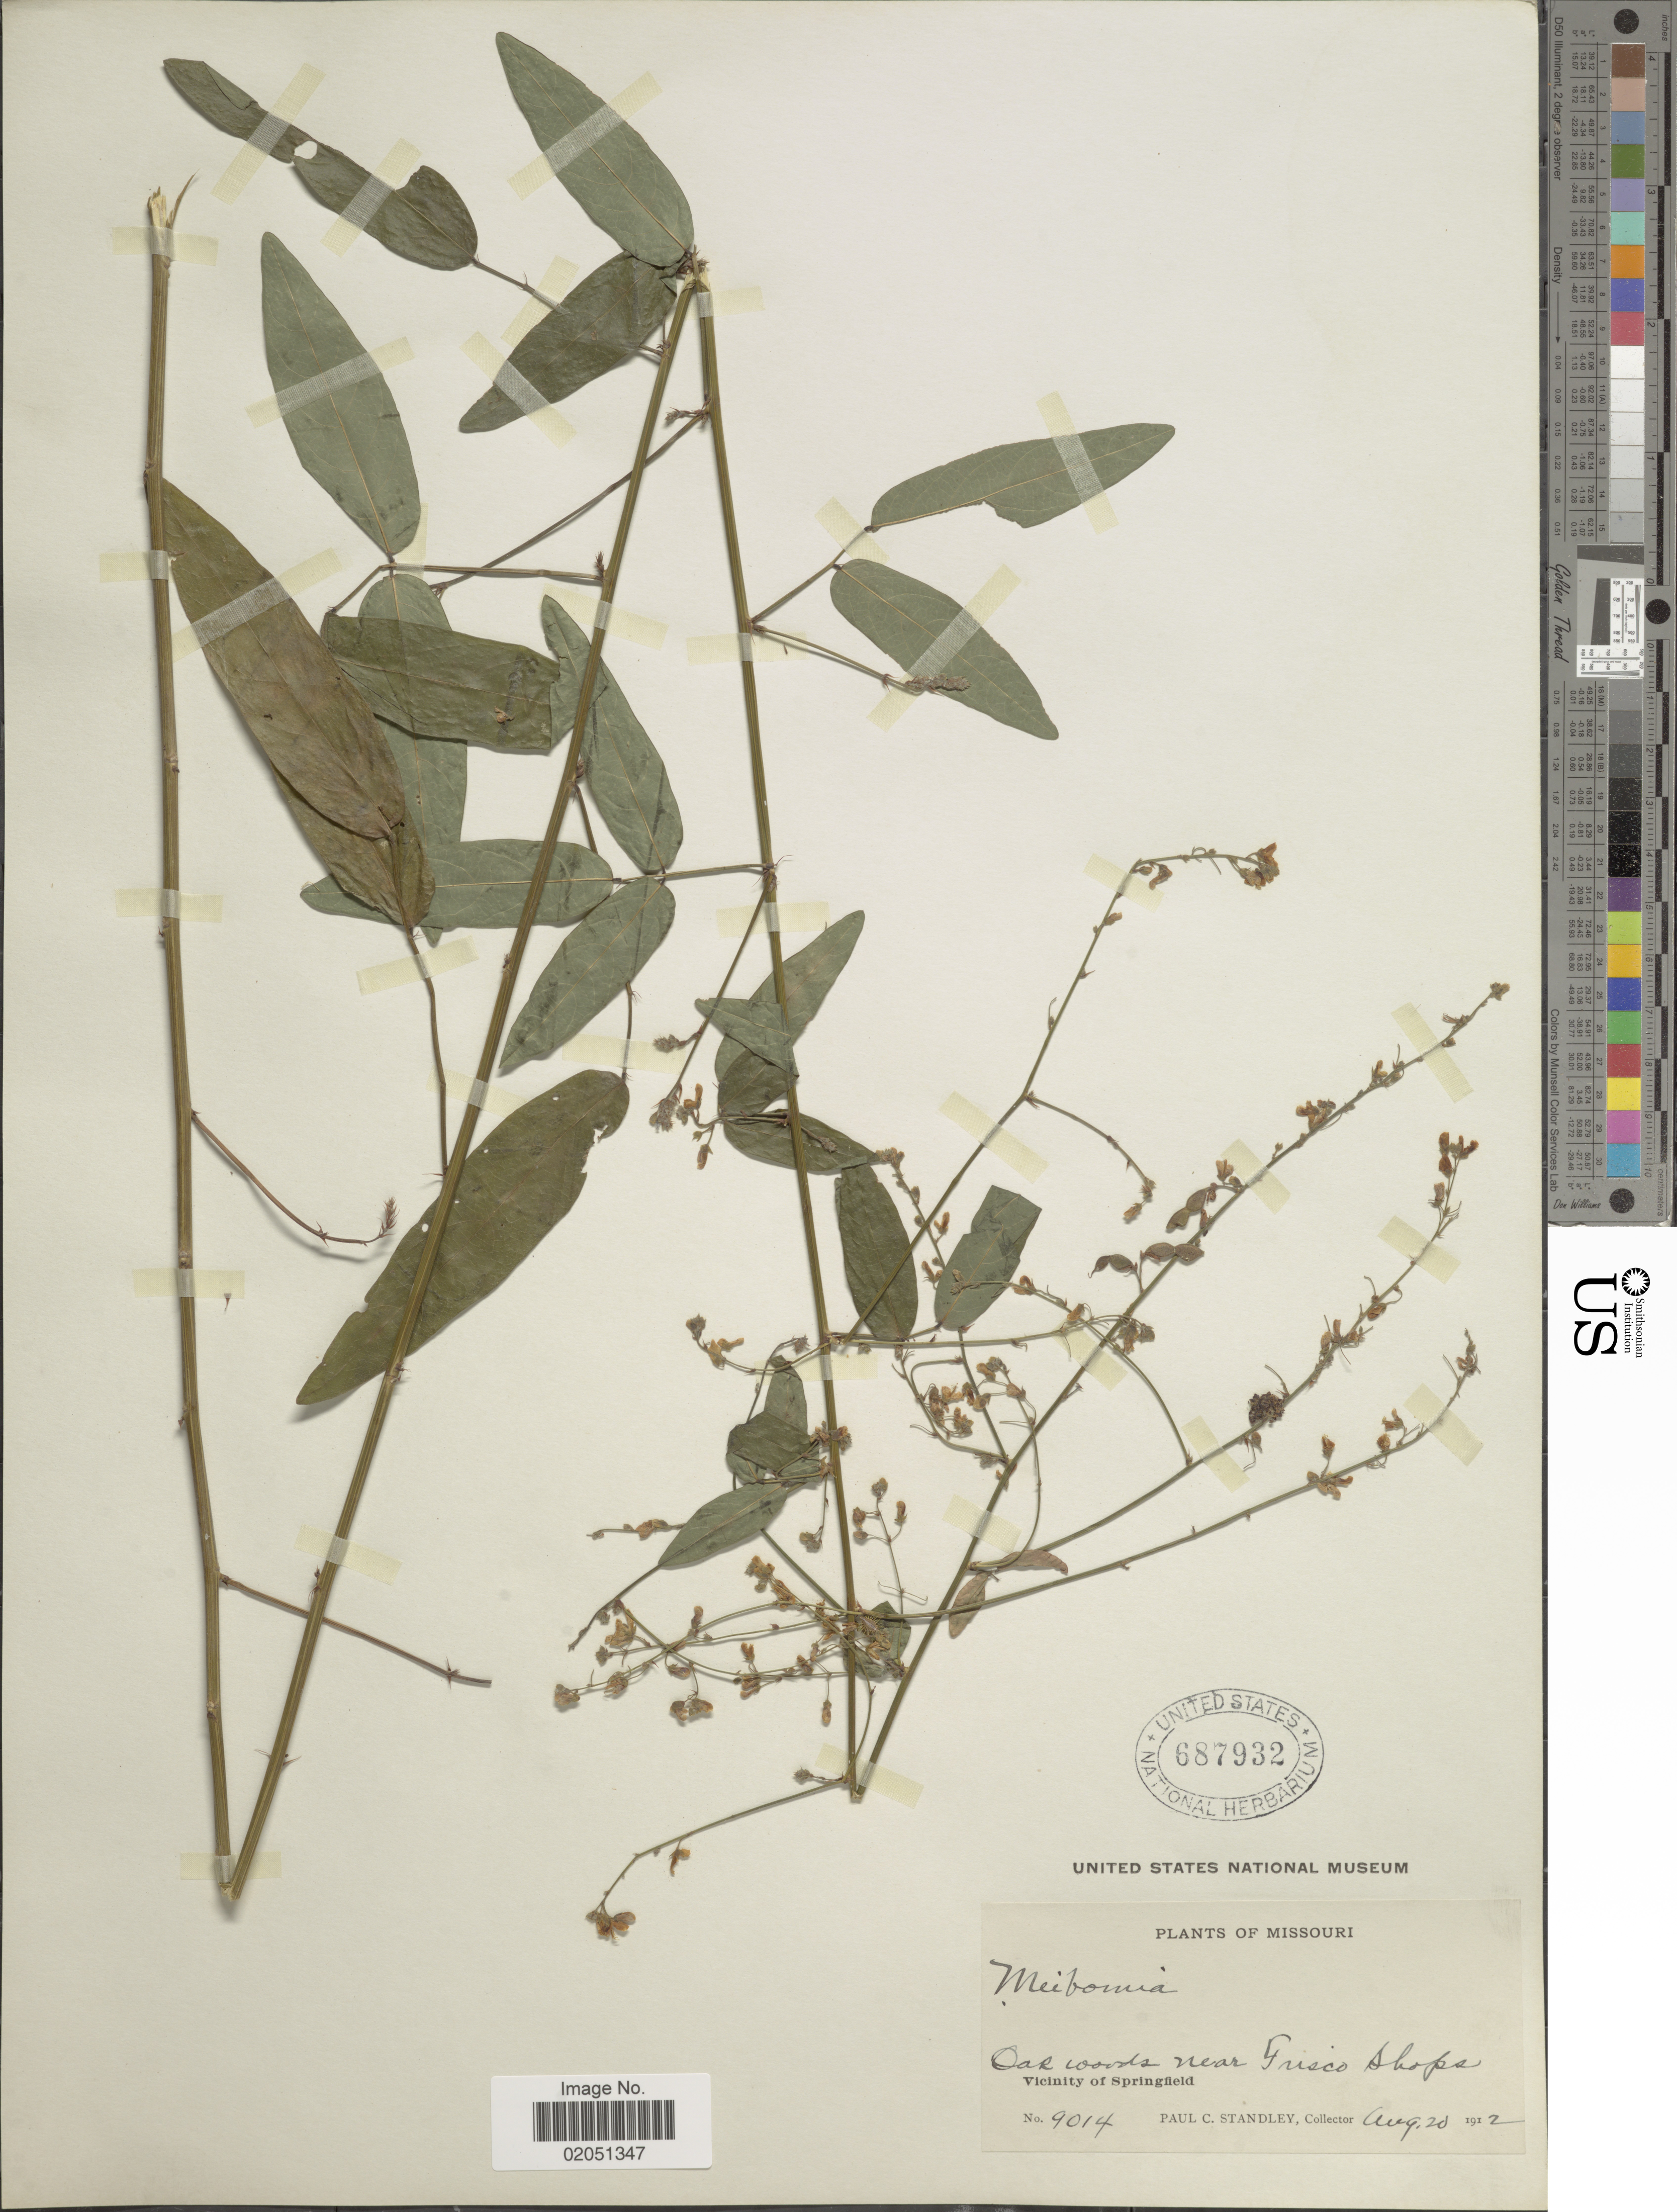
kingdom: Plantae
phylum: Tracheophyta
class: Magnoliopsida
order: Fabales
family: Fabaceae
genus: Desmodium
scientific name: Desmodium paniculatum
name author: (L.) DC.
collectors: P. C. Standley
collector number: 9014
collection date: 1912-08-20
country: United States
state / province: Missouri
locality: Oak woods near Frisco Shops, Vicinity of Springfield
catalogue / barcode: US 687932